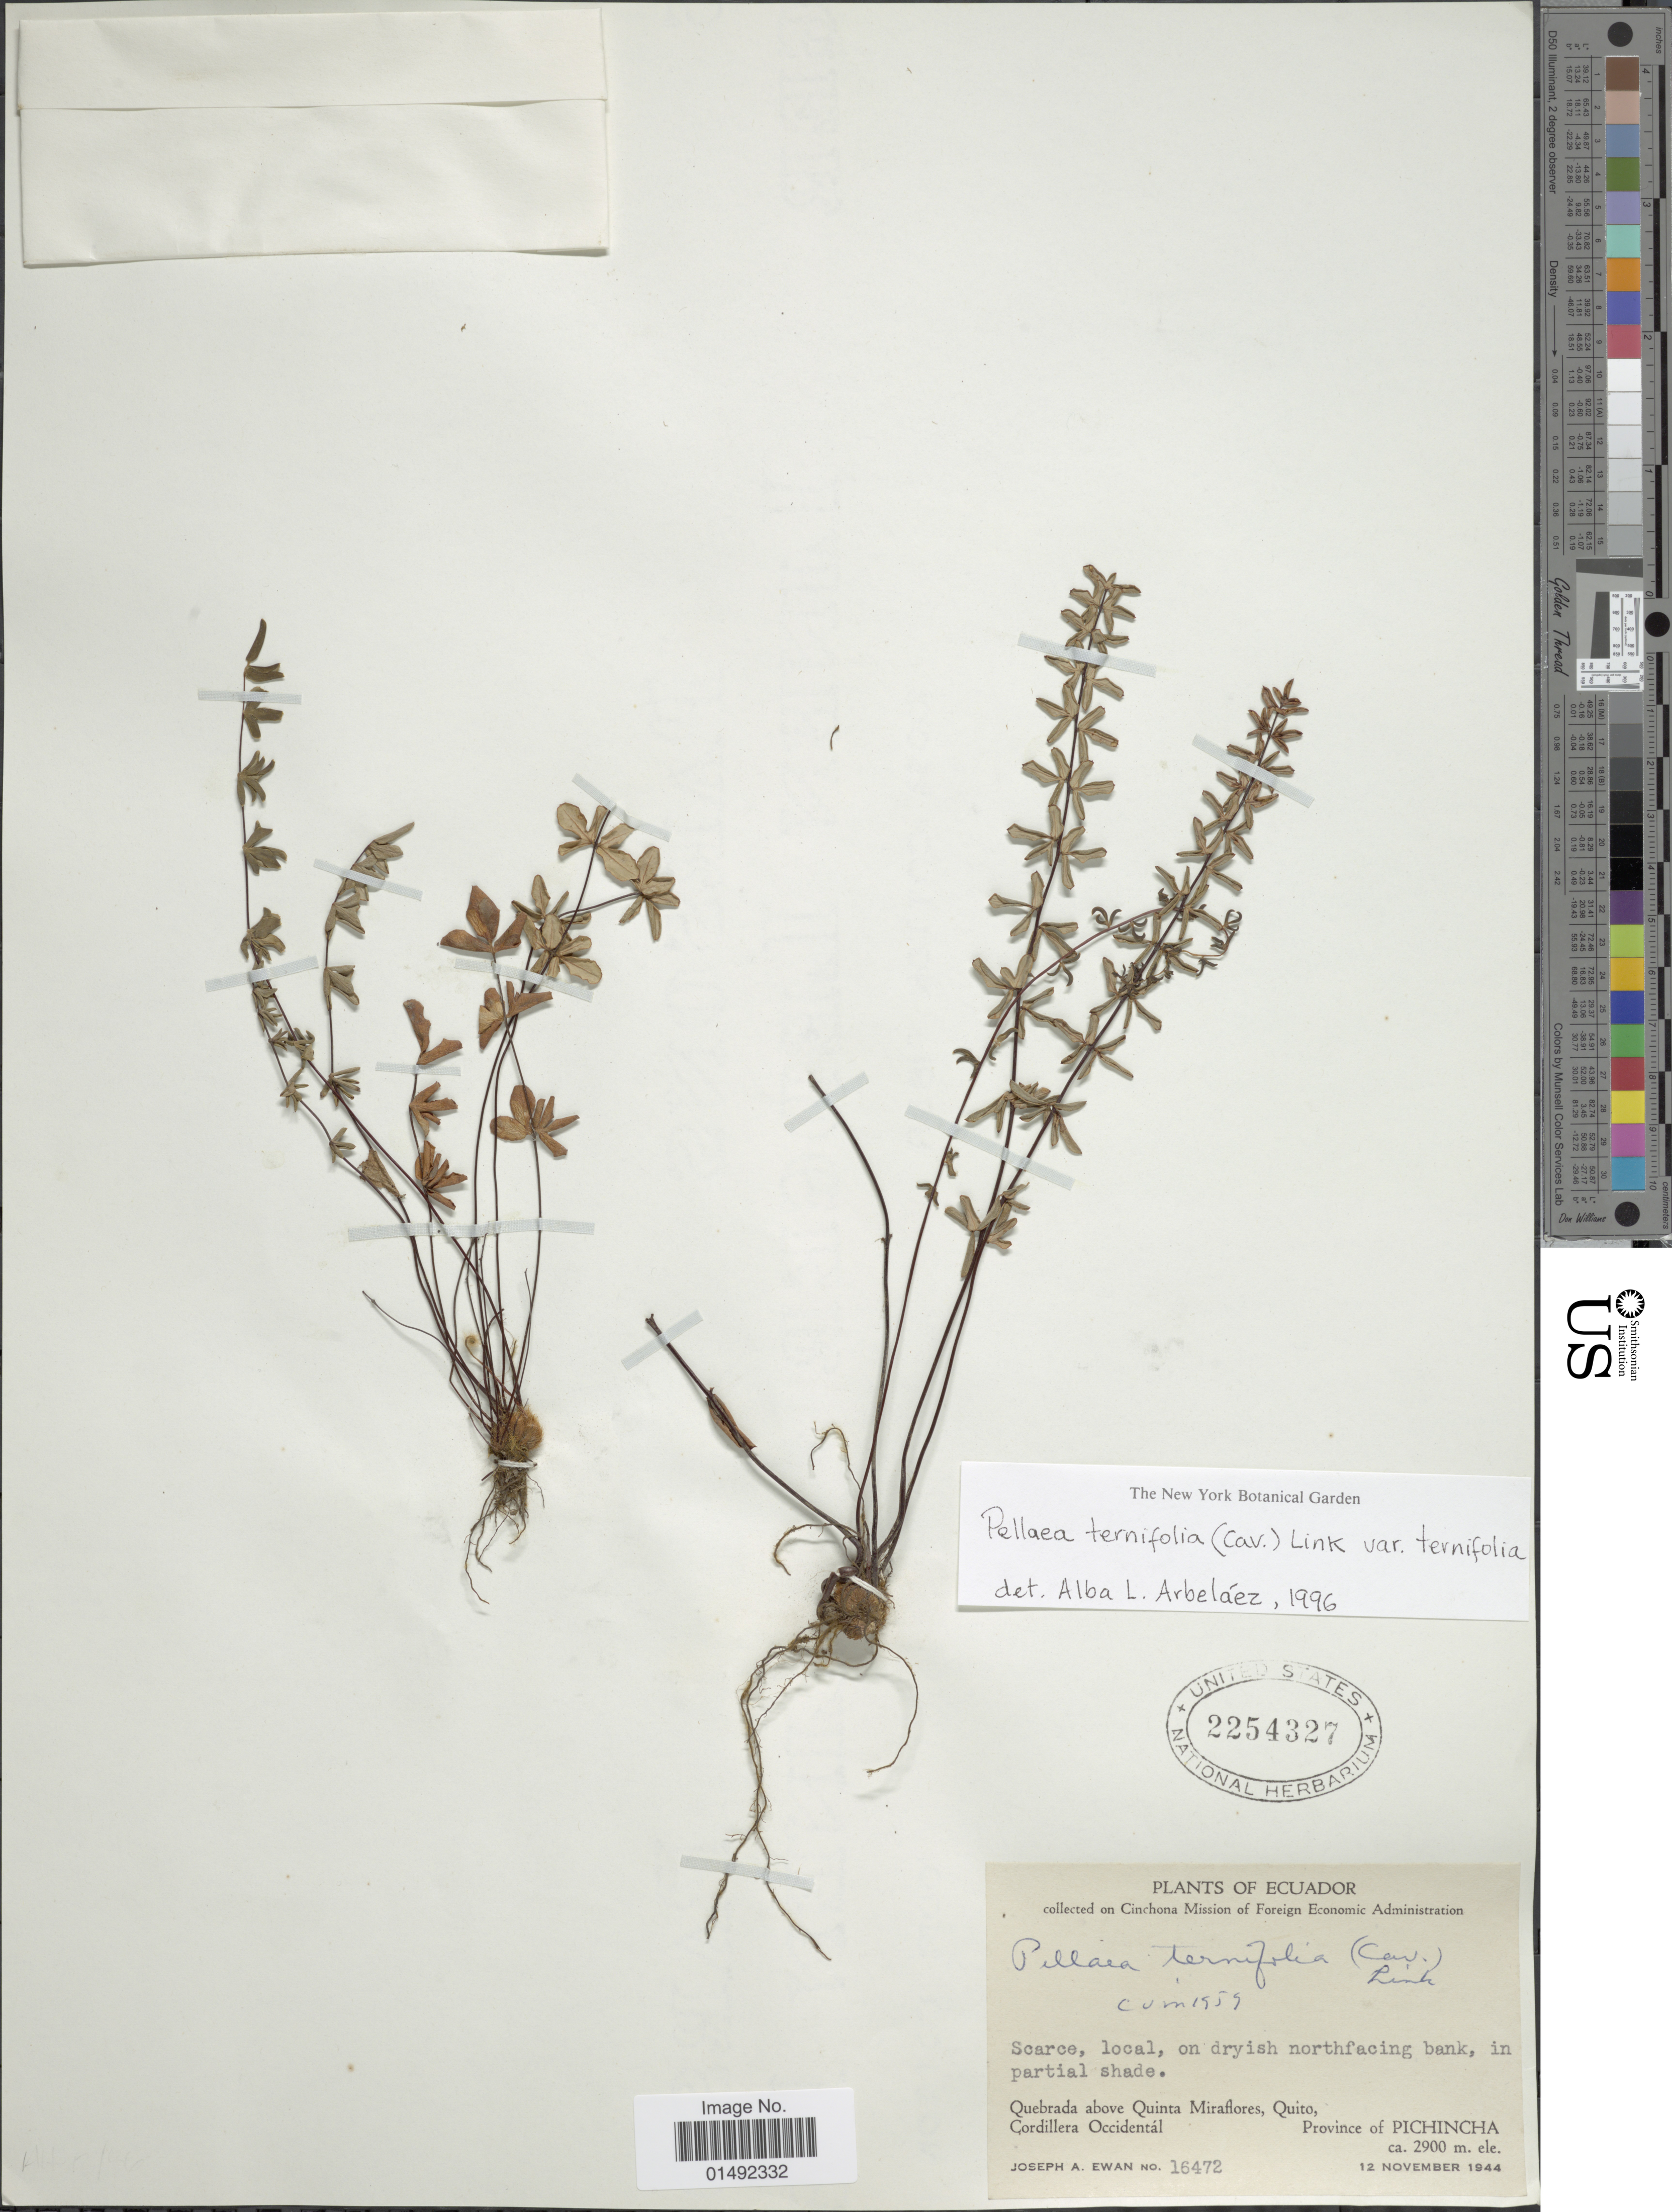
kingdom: Plantae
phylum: Tracheophyta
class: Polypodiopsida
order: Polypodiales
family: Pteridaceae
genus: Pellaea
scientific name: Pellaea ternifolia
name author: (Cav.) Link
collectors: J. A. Ewan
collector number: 16472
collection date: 1944-11-12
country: Ecuador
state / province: Pichincha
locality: Quebrada above Quinta Miraflores, Quito, Cordillera Occidentál, Province of Pichincha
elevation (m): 2900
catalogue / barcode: US 2254327